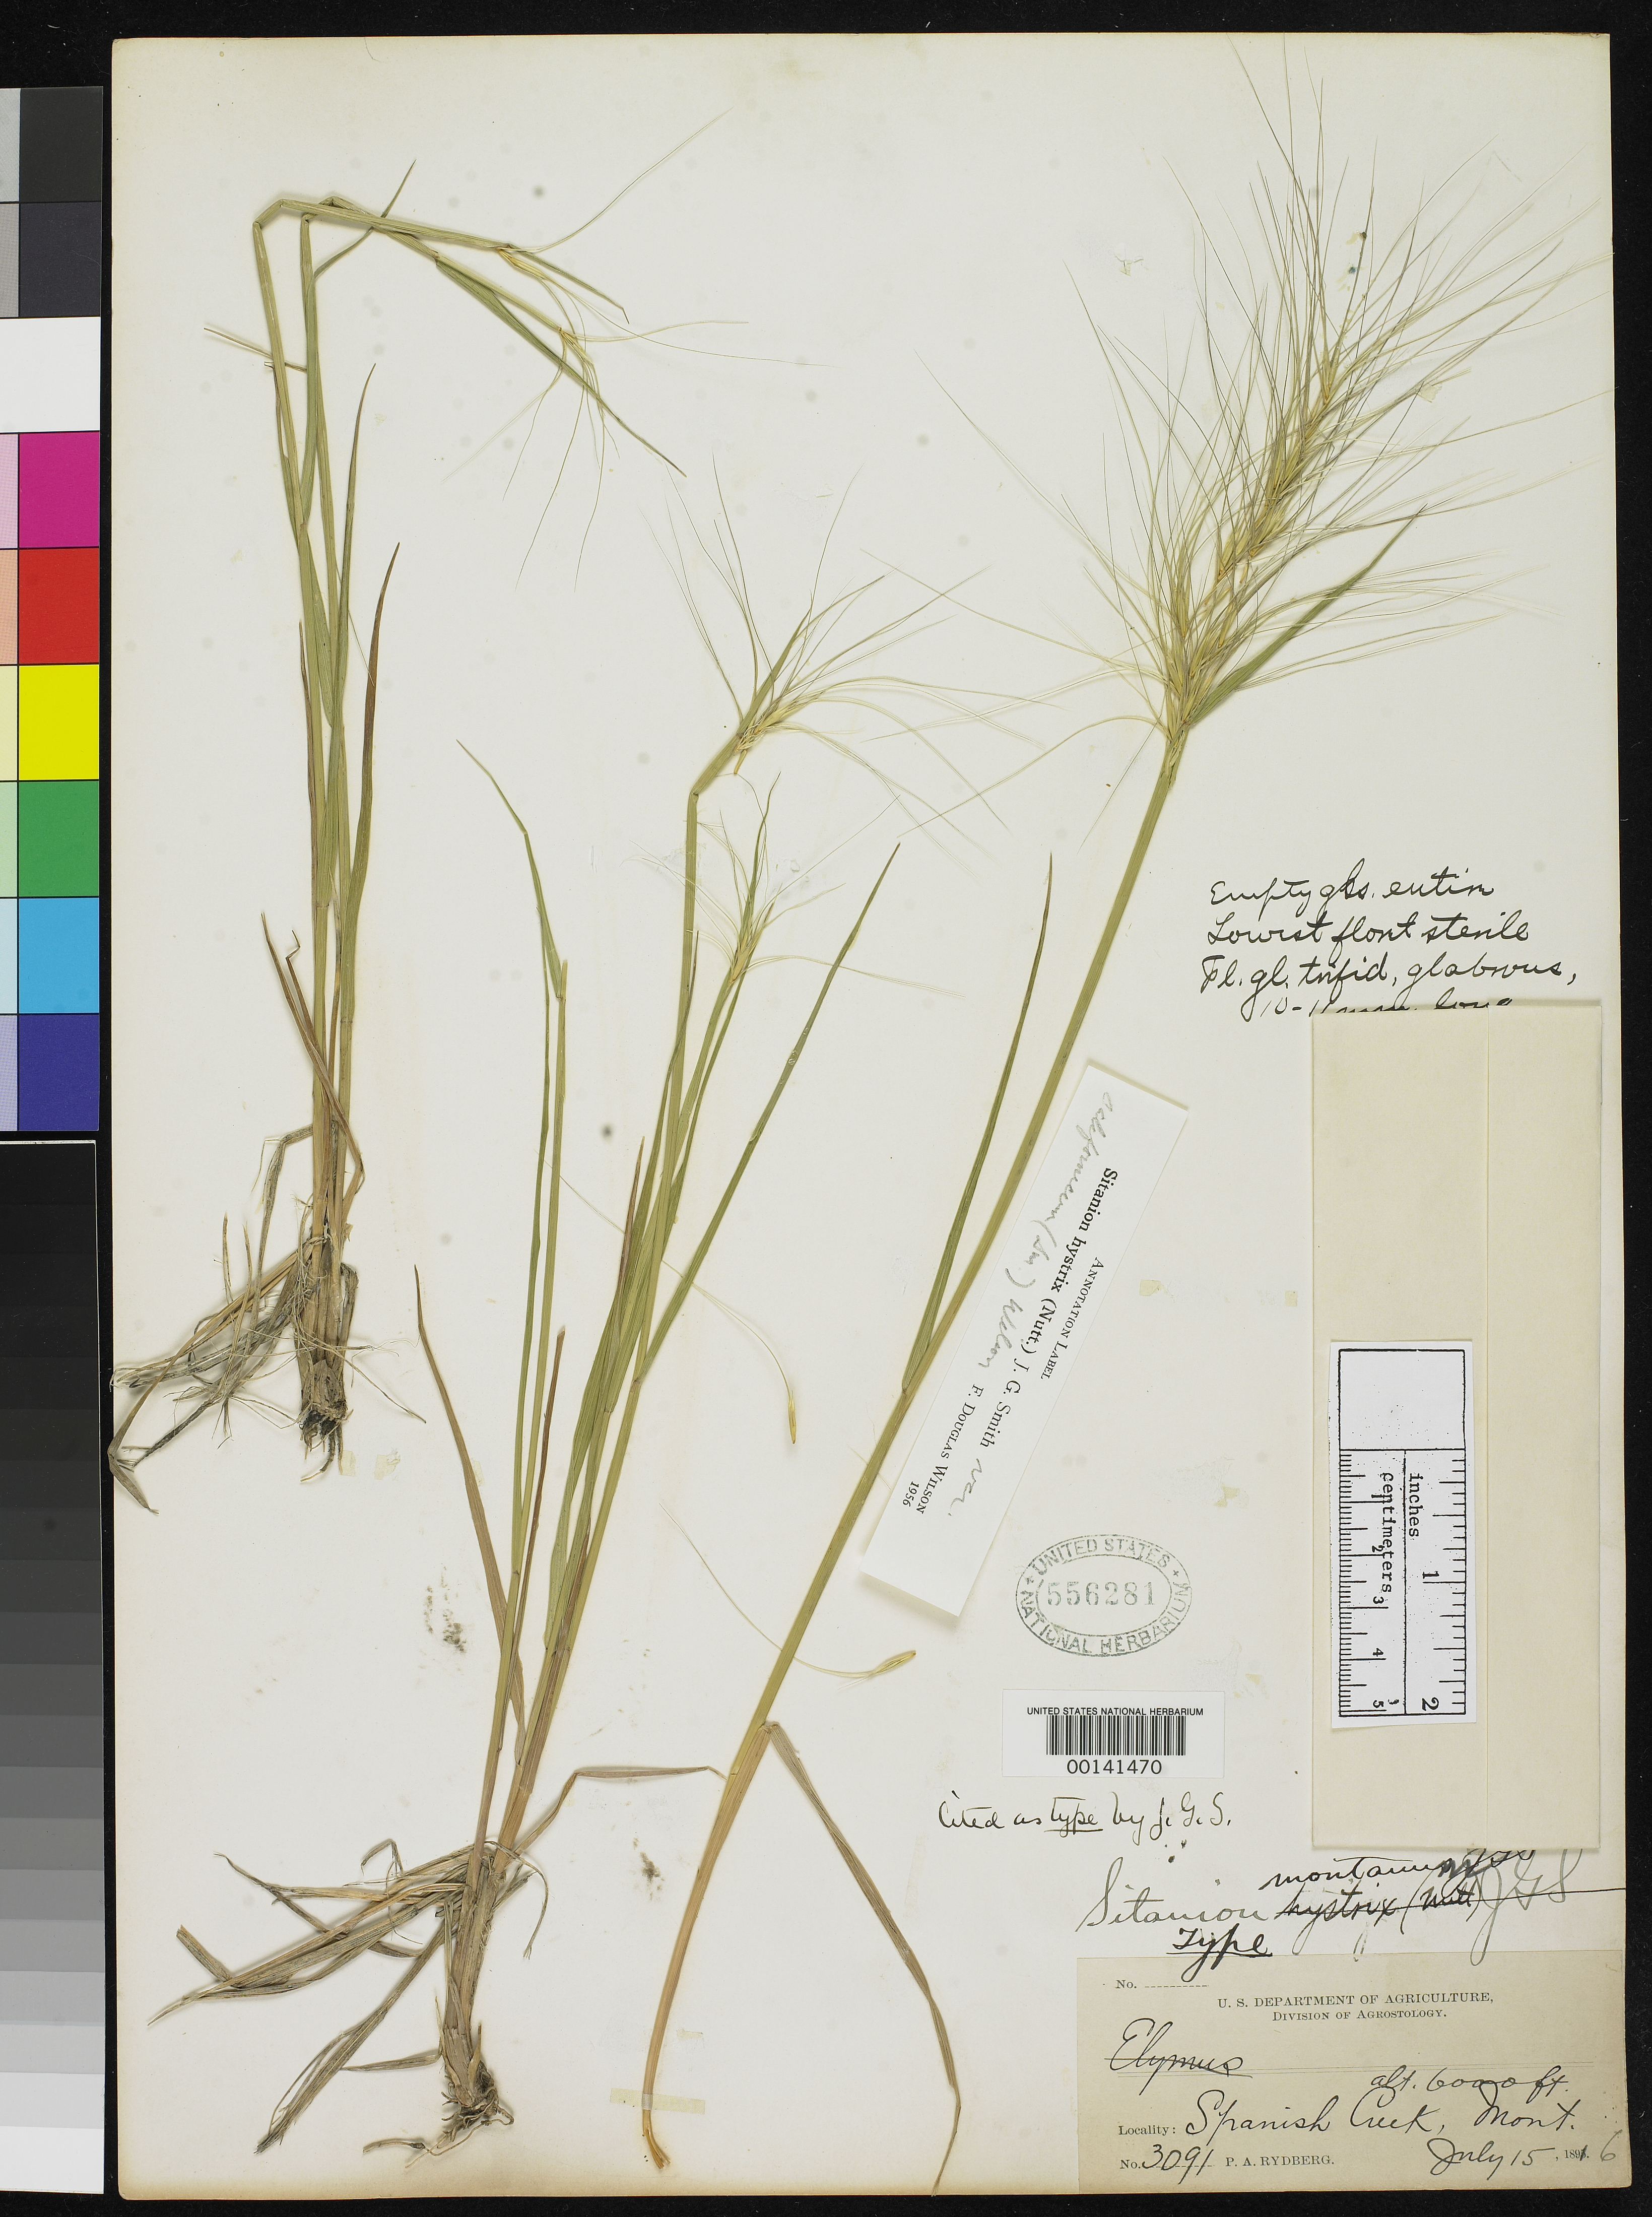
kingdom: Plantae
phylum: Tracheophyta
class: Liliopsida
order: Poales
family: Poaceae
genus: Sitanion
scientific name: Sitanion montanum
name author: J.G. Sm.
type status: Isotype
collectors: P. A. Rydberg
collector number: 3091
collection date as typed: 15 Jul 1896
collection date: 1896-07-15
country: United States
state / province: Montana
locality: Spanish Creek; alt. 6000 ft.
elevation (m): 1829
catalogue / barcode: US 556281